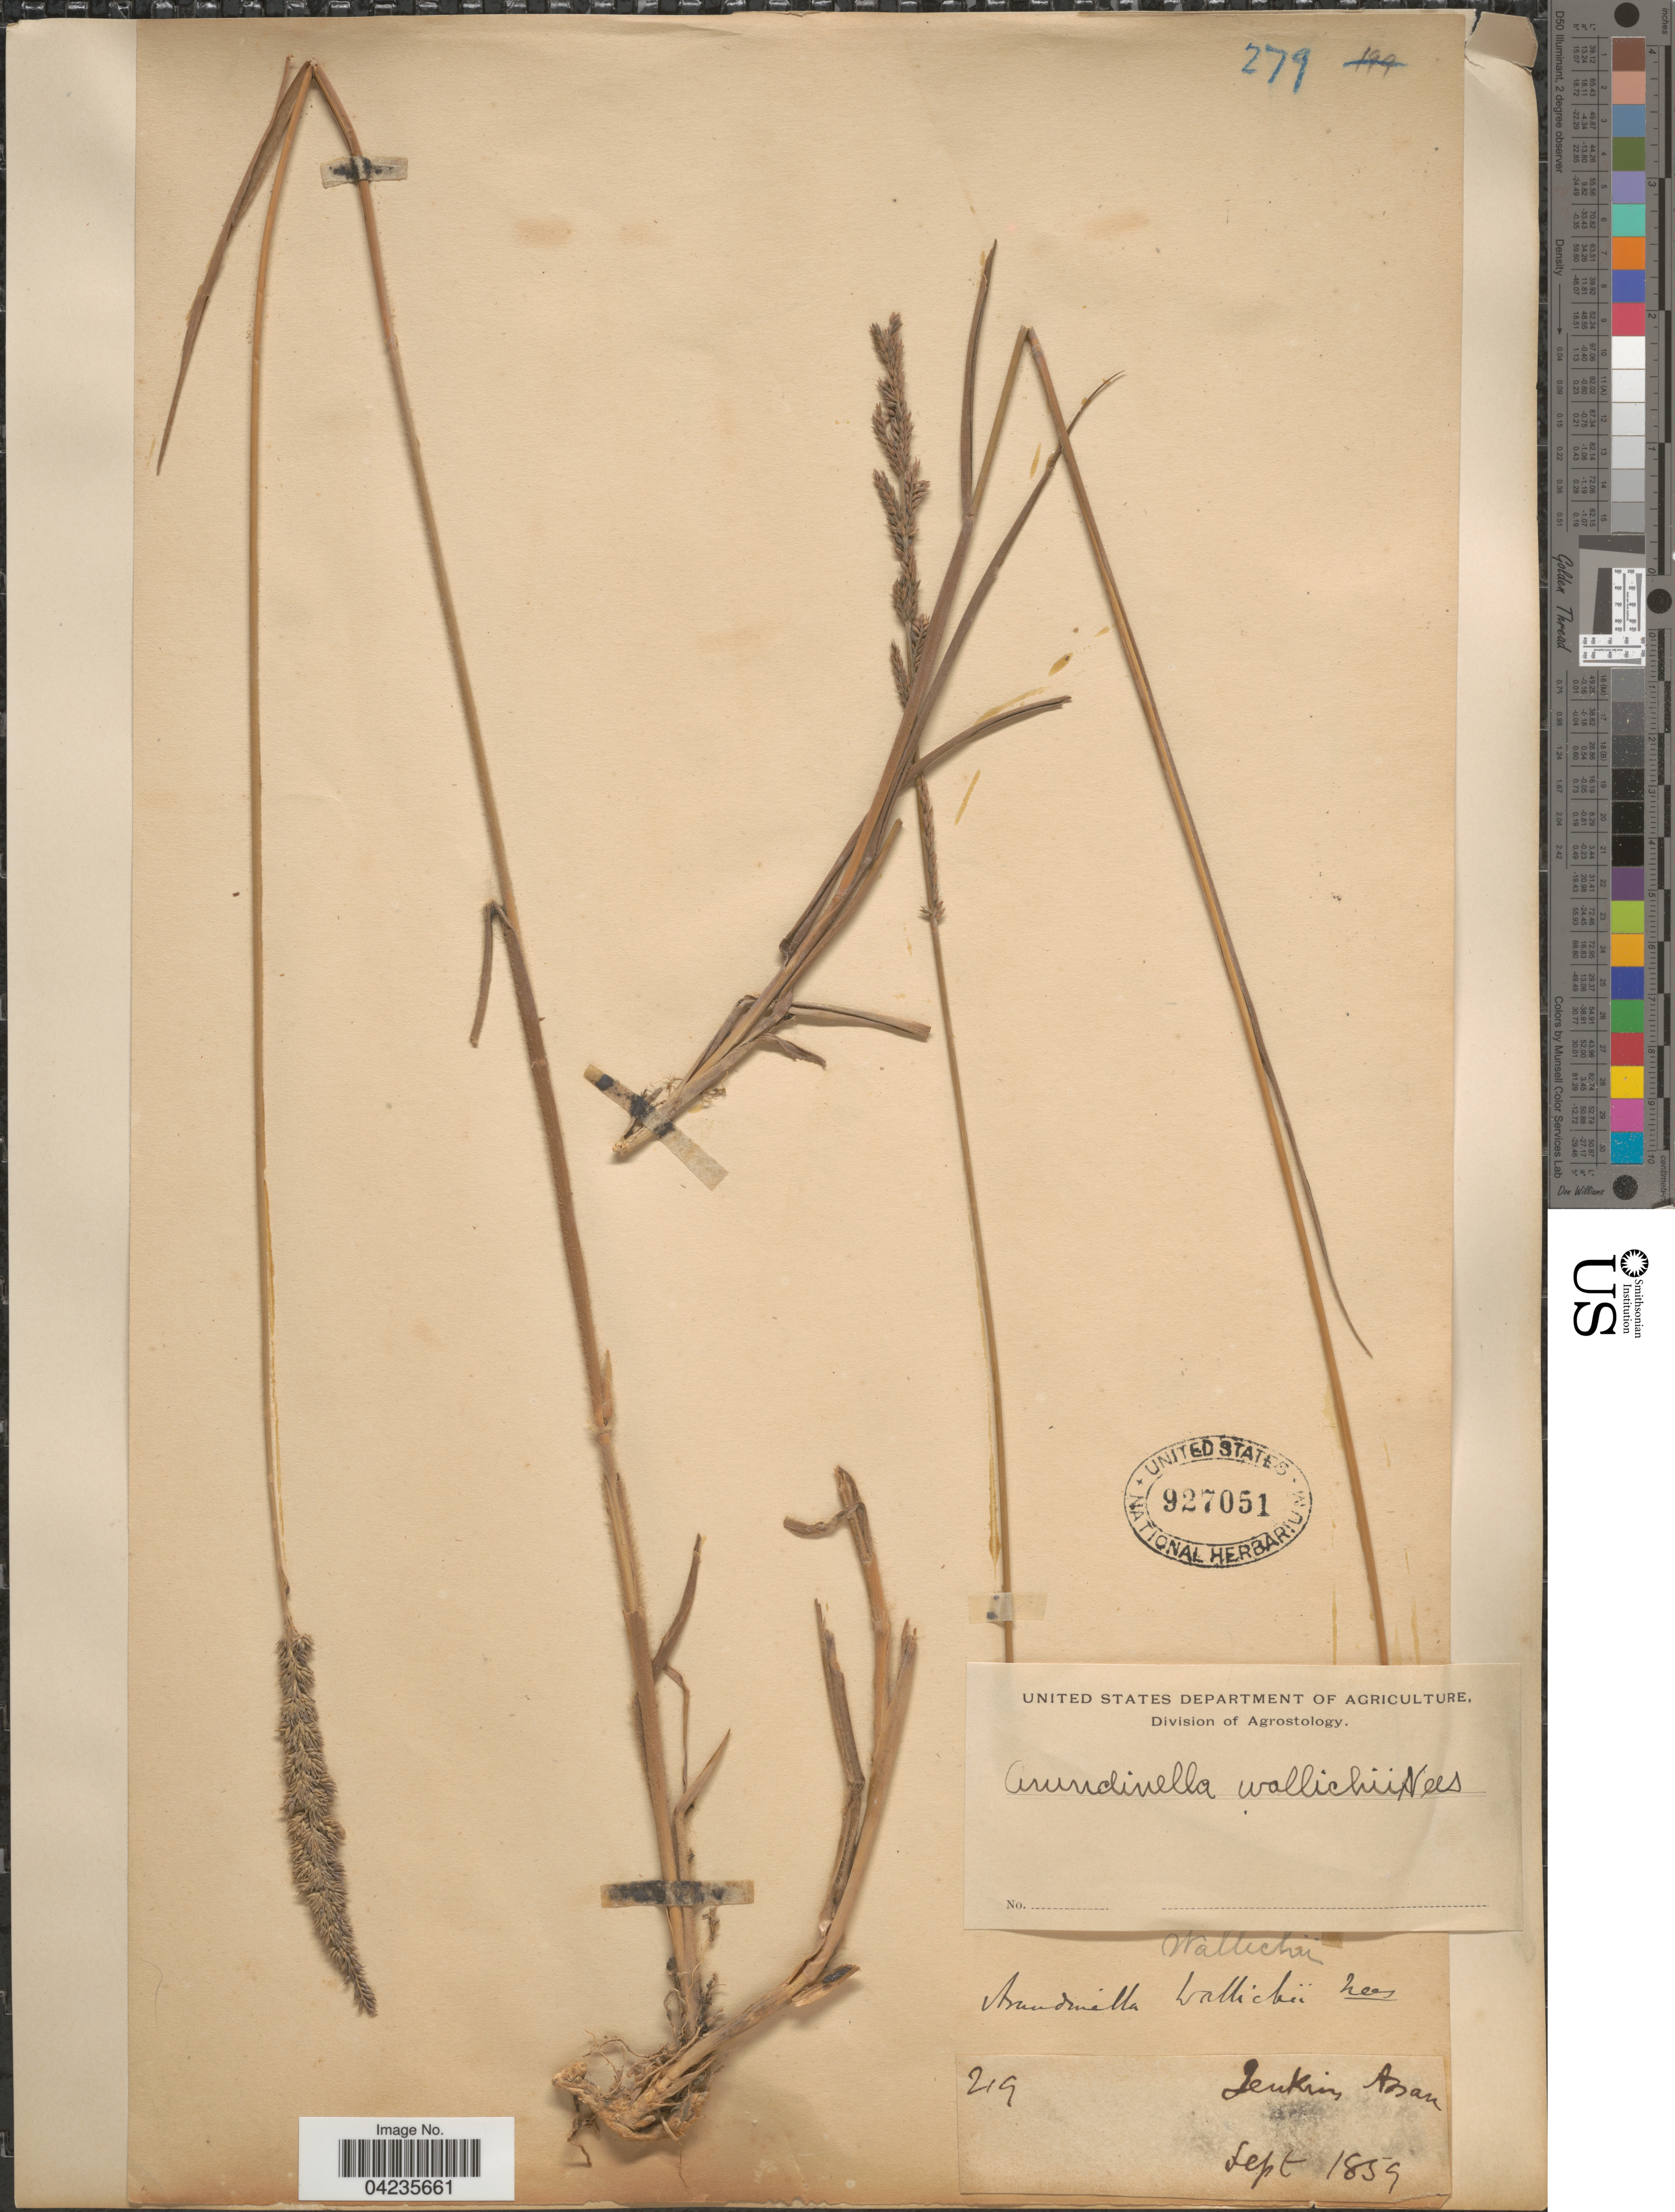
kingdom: Plantae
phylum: Tracheophyta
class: Liliopsida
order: Poales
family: Poaceae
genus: Arundinella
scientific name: Arundinella bengalensis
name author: (Spreng.) Druce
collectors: -. Jenkins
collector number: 219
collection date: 1859-09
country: India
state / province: Assam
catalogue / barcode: US 927051